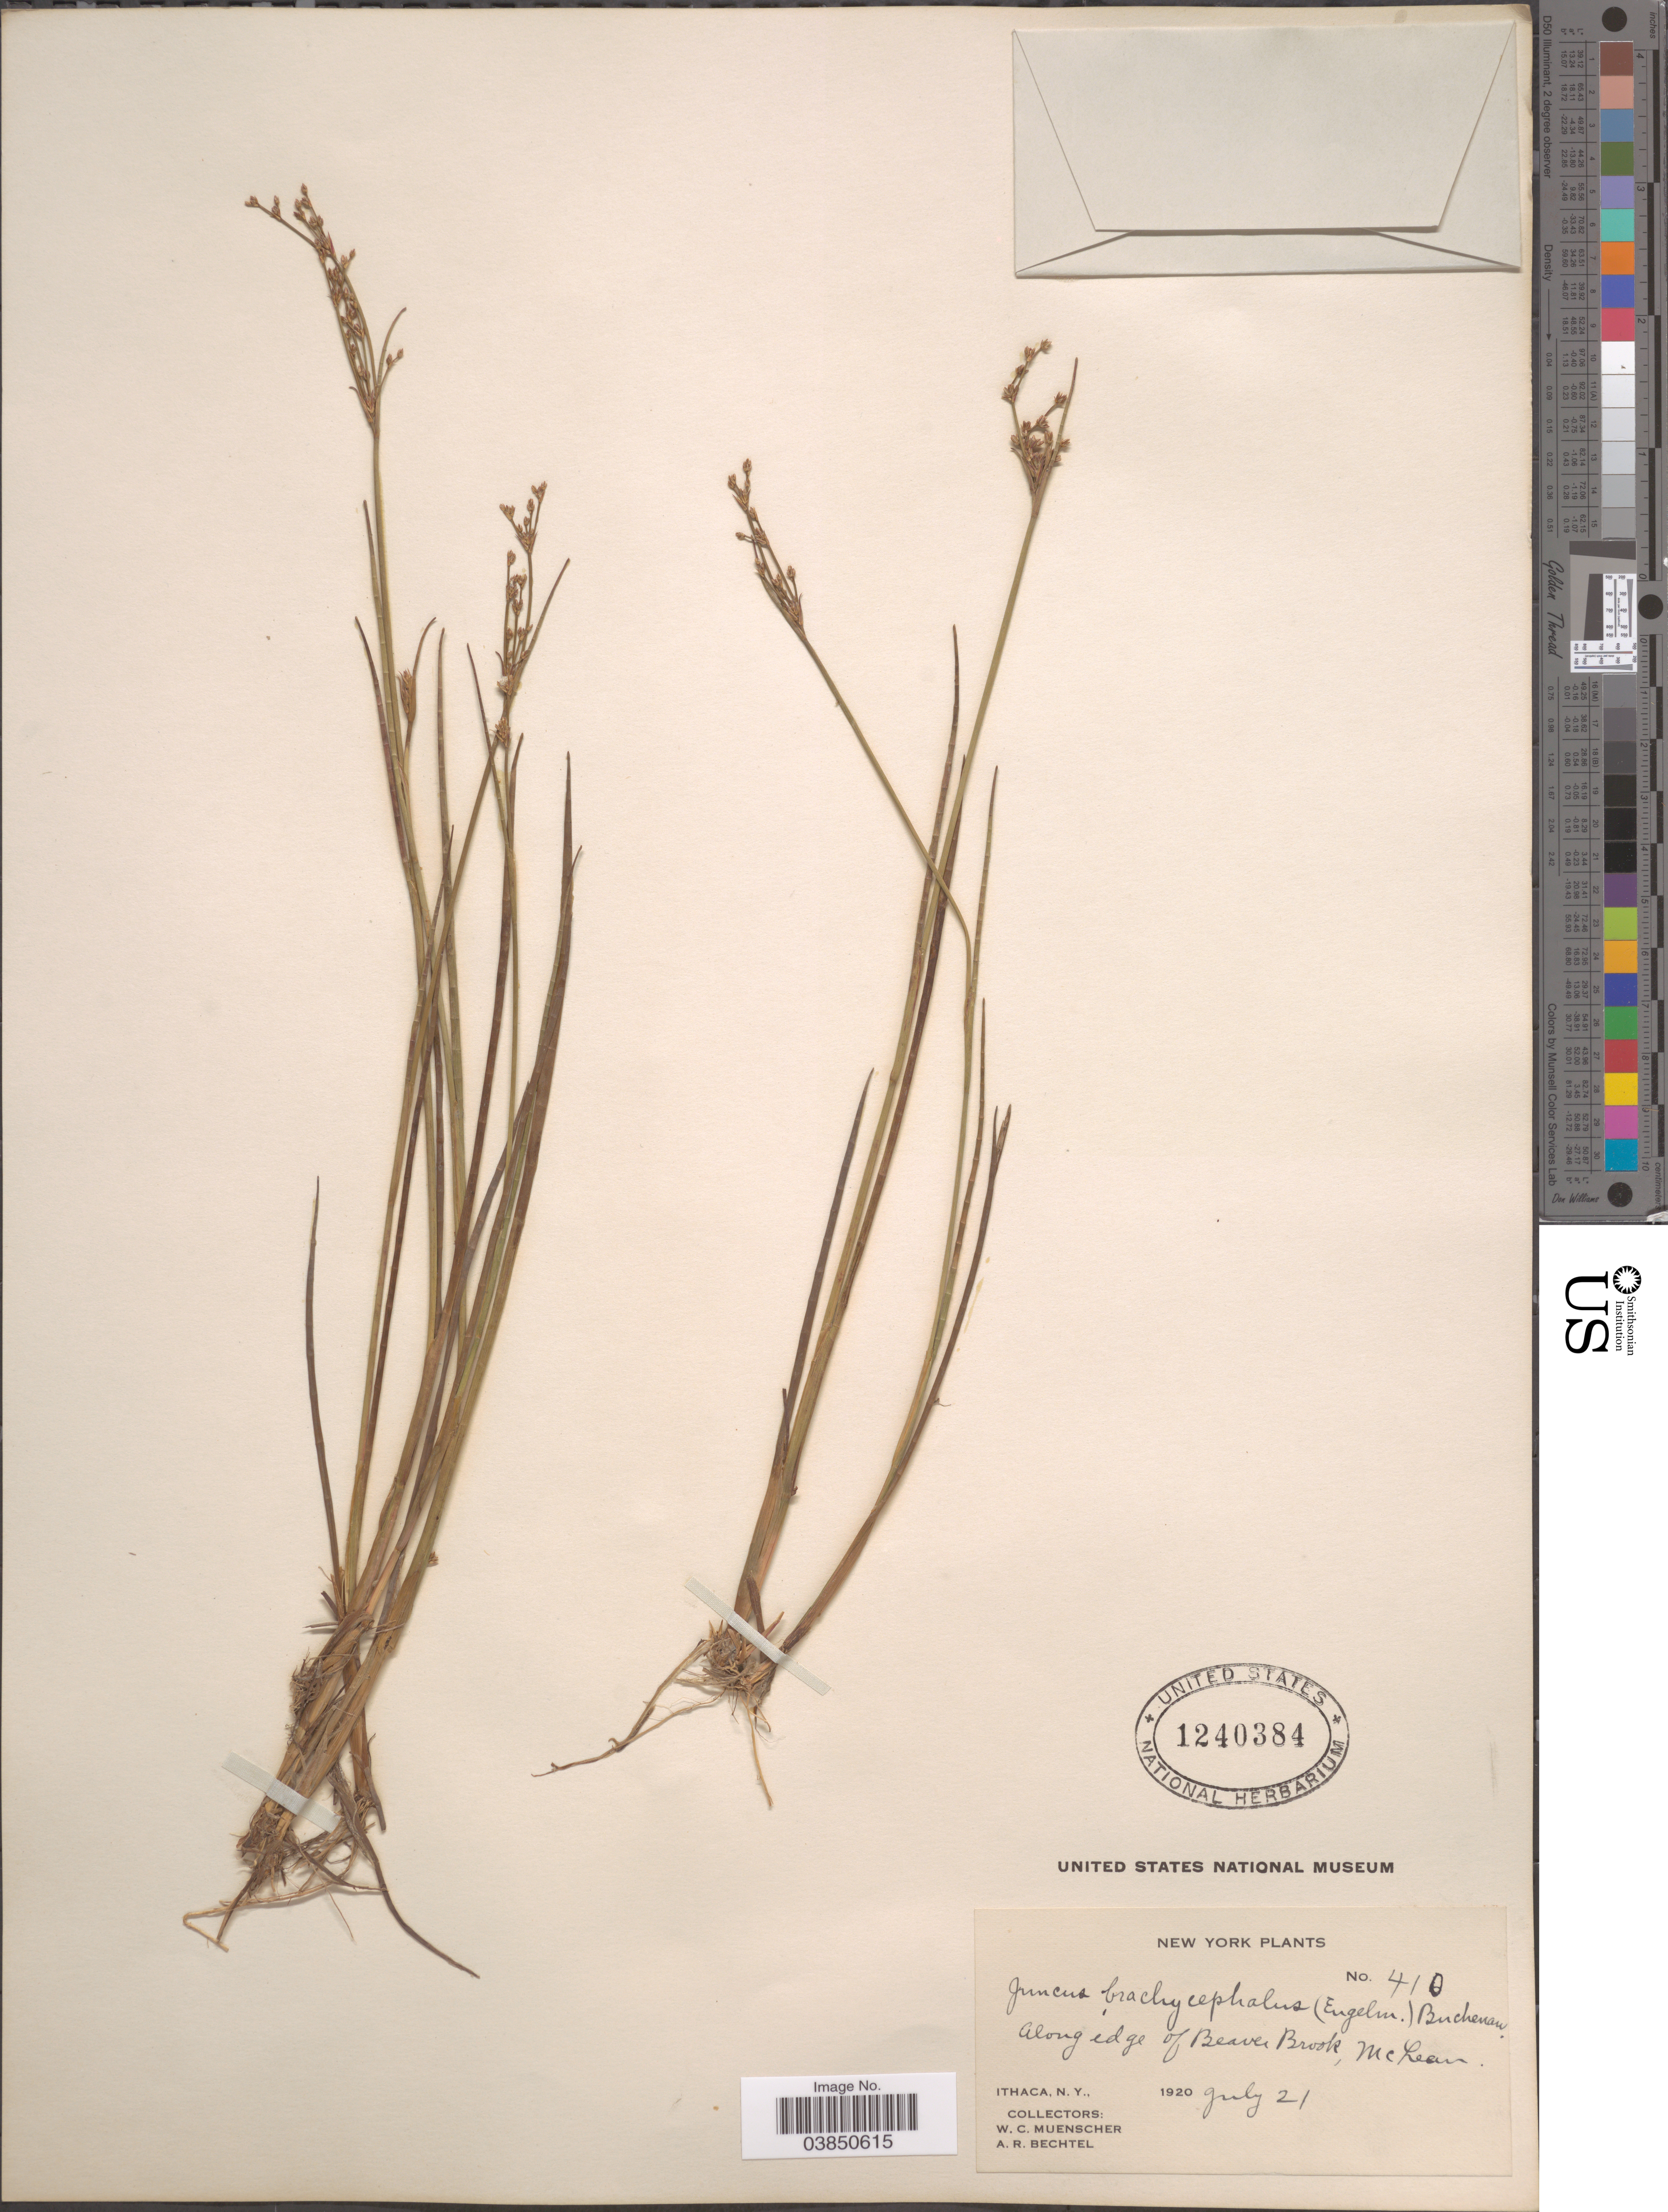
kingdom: Plantae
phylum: Tracheophyta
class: Liliopsida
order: Poales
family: Juncaceae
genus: Juncus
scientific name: Juncus brachycephalus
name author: (Engelm.) Buchenau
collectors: W. Muenscher & A. Bechtel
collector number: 410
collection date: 1920-07-21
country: United States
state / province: New York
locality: Along edge of Beaver Brook, McLean. Ithaca.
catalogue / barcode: US 1240384